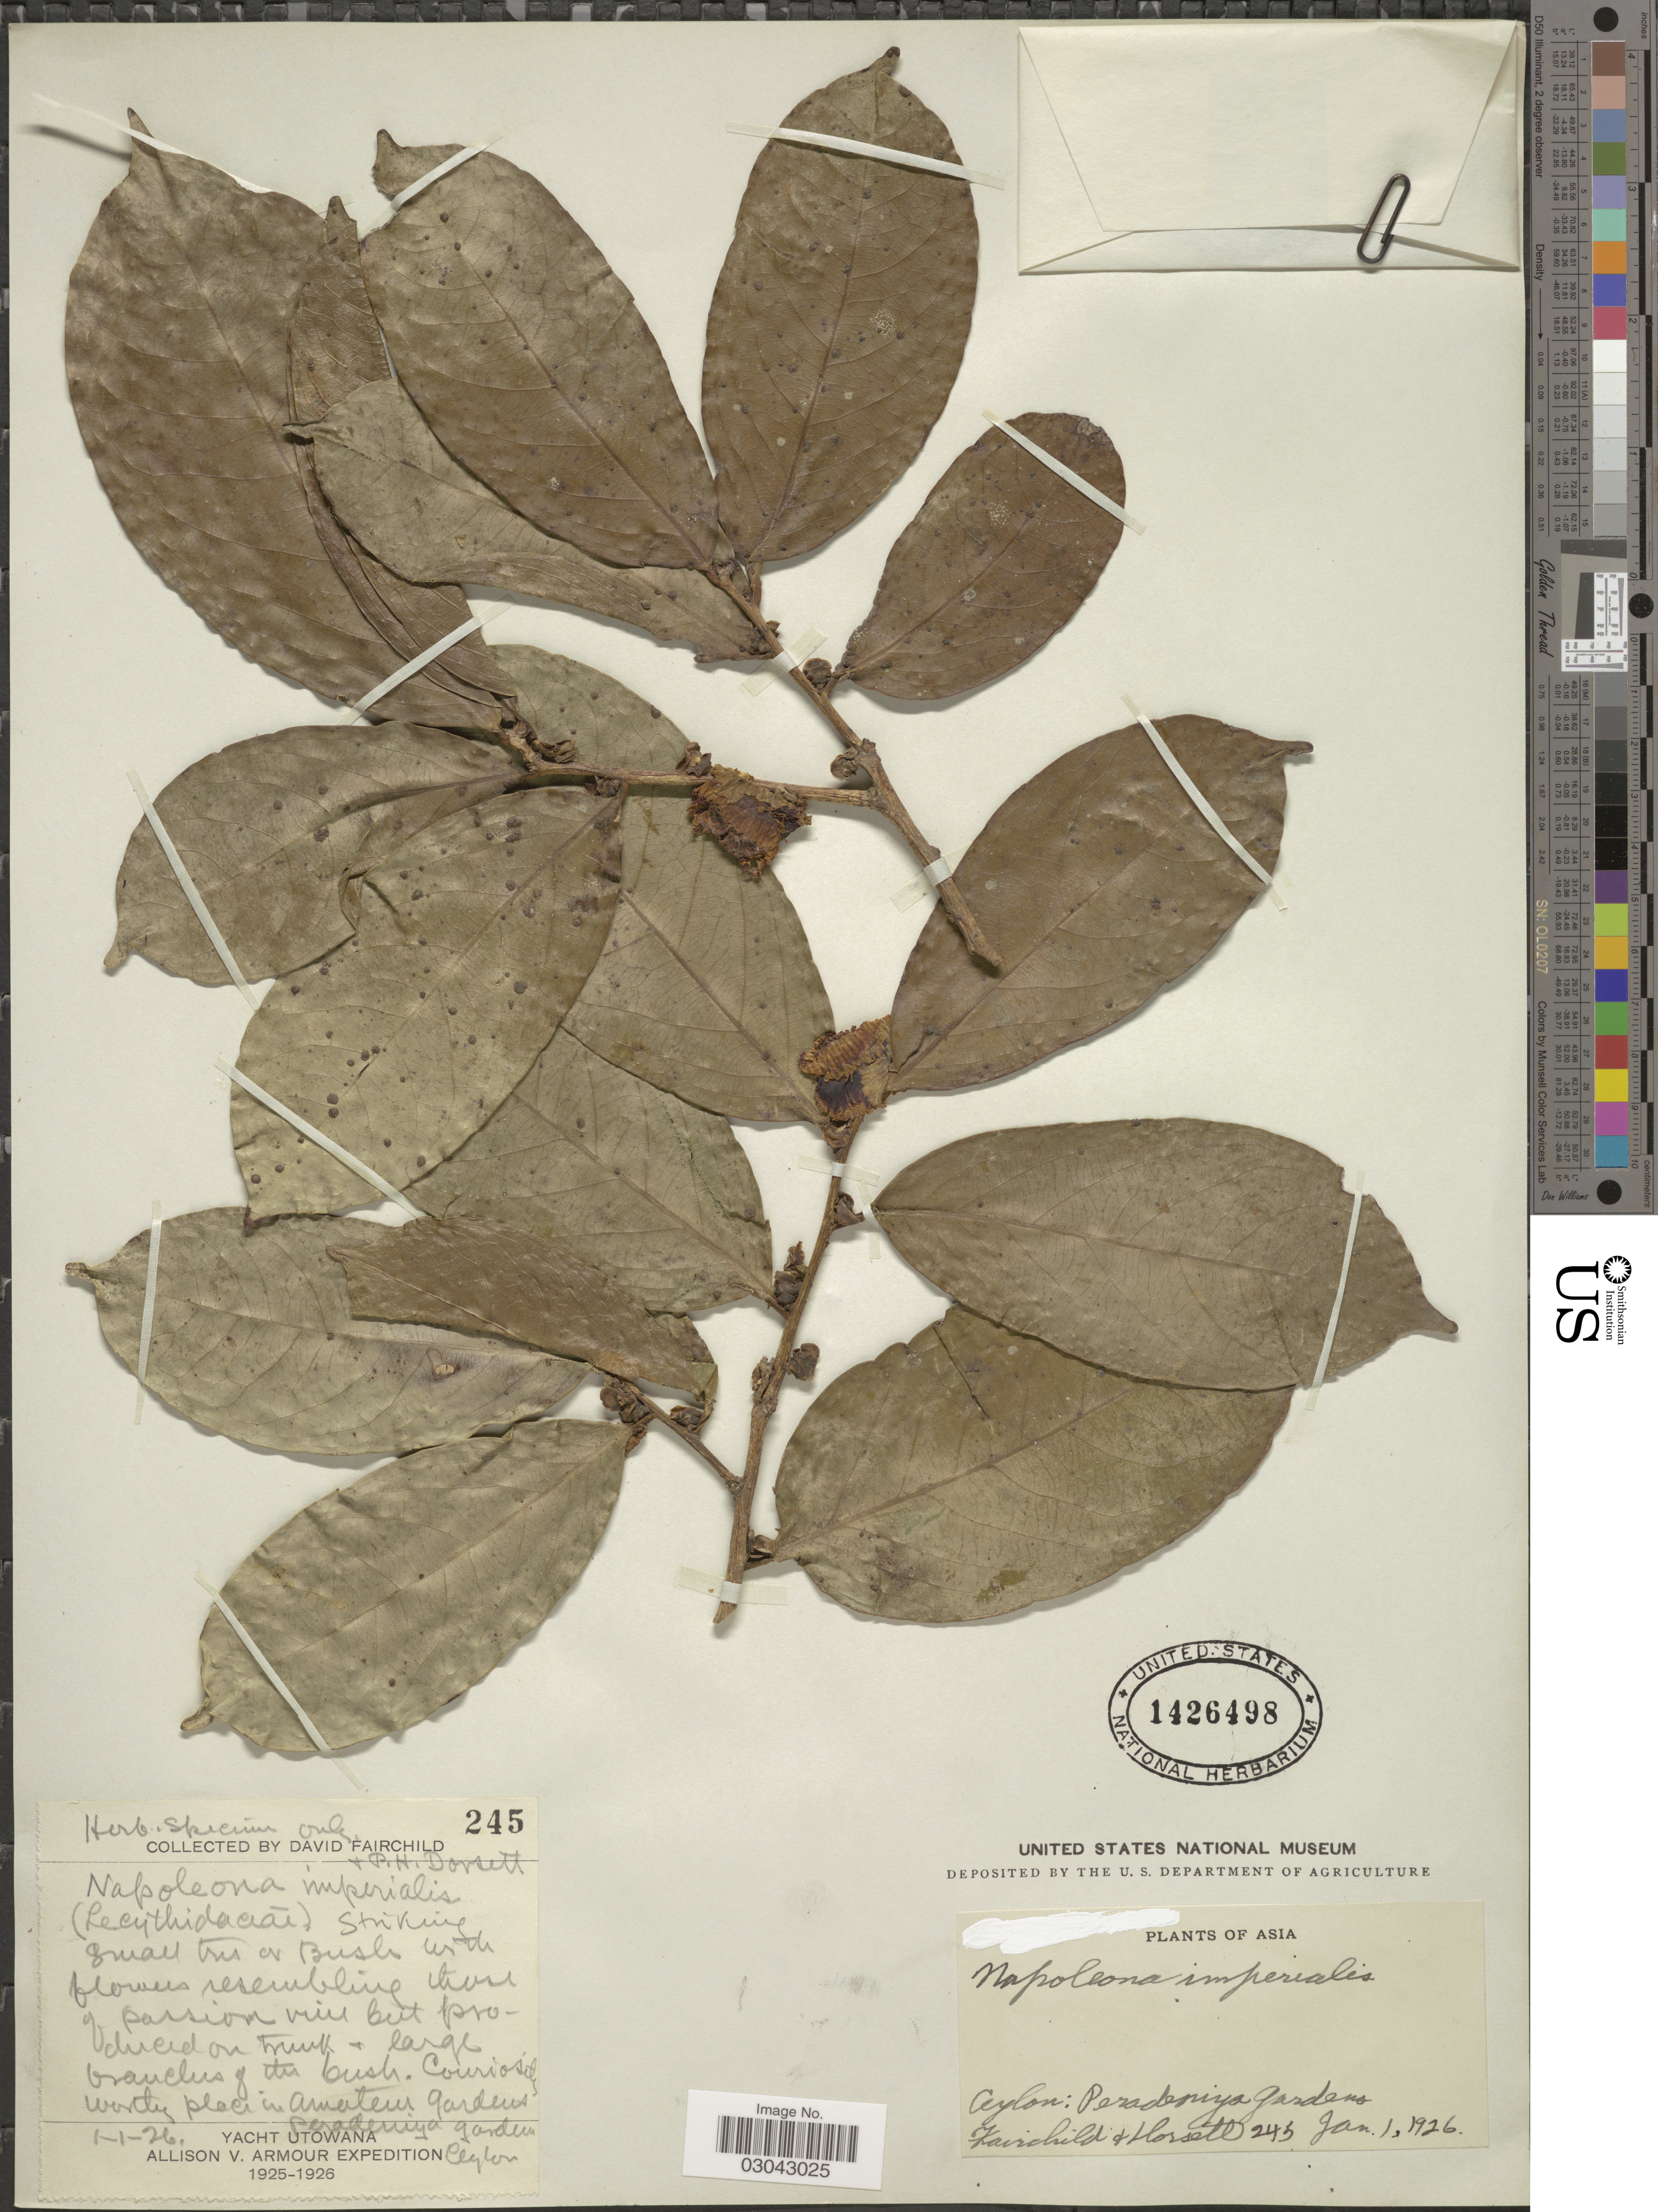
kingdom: Plantae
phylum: Tracheophyta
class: Magnoliopsida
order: Ericales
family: Lecythidaceae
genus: Napoleonaea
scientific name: Napoleonaea imperialis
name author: P. Beauv.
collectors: D. Fairchild & -. Horsett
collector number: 245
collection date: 1926-01-01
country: Sri Lanka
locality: Ceylon: Peradeniya Gardens.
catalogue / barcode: US 1426498